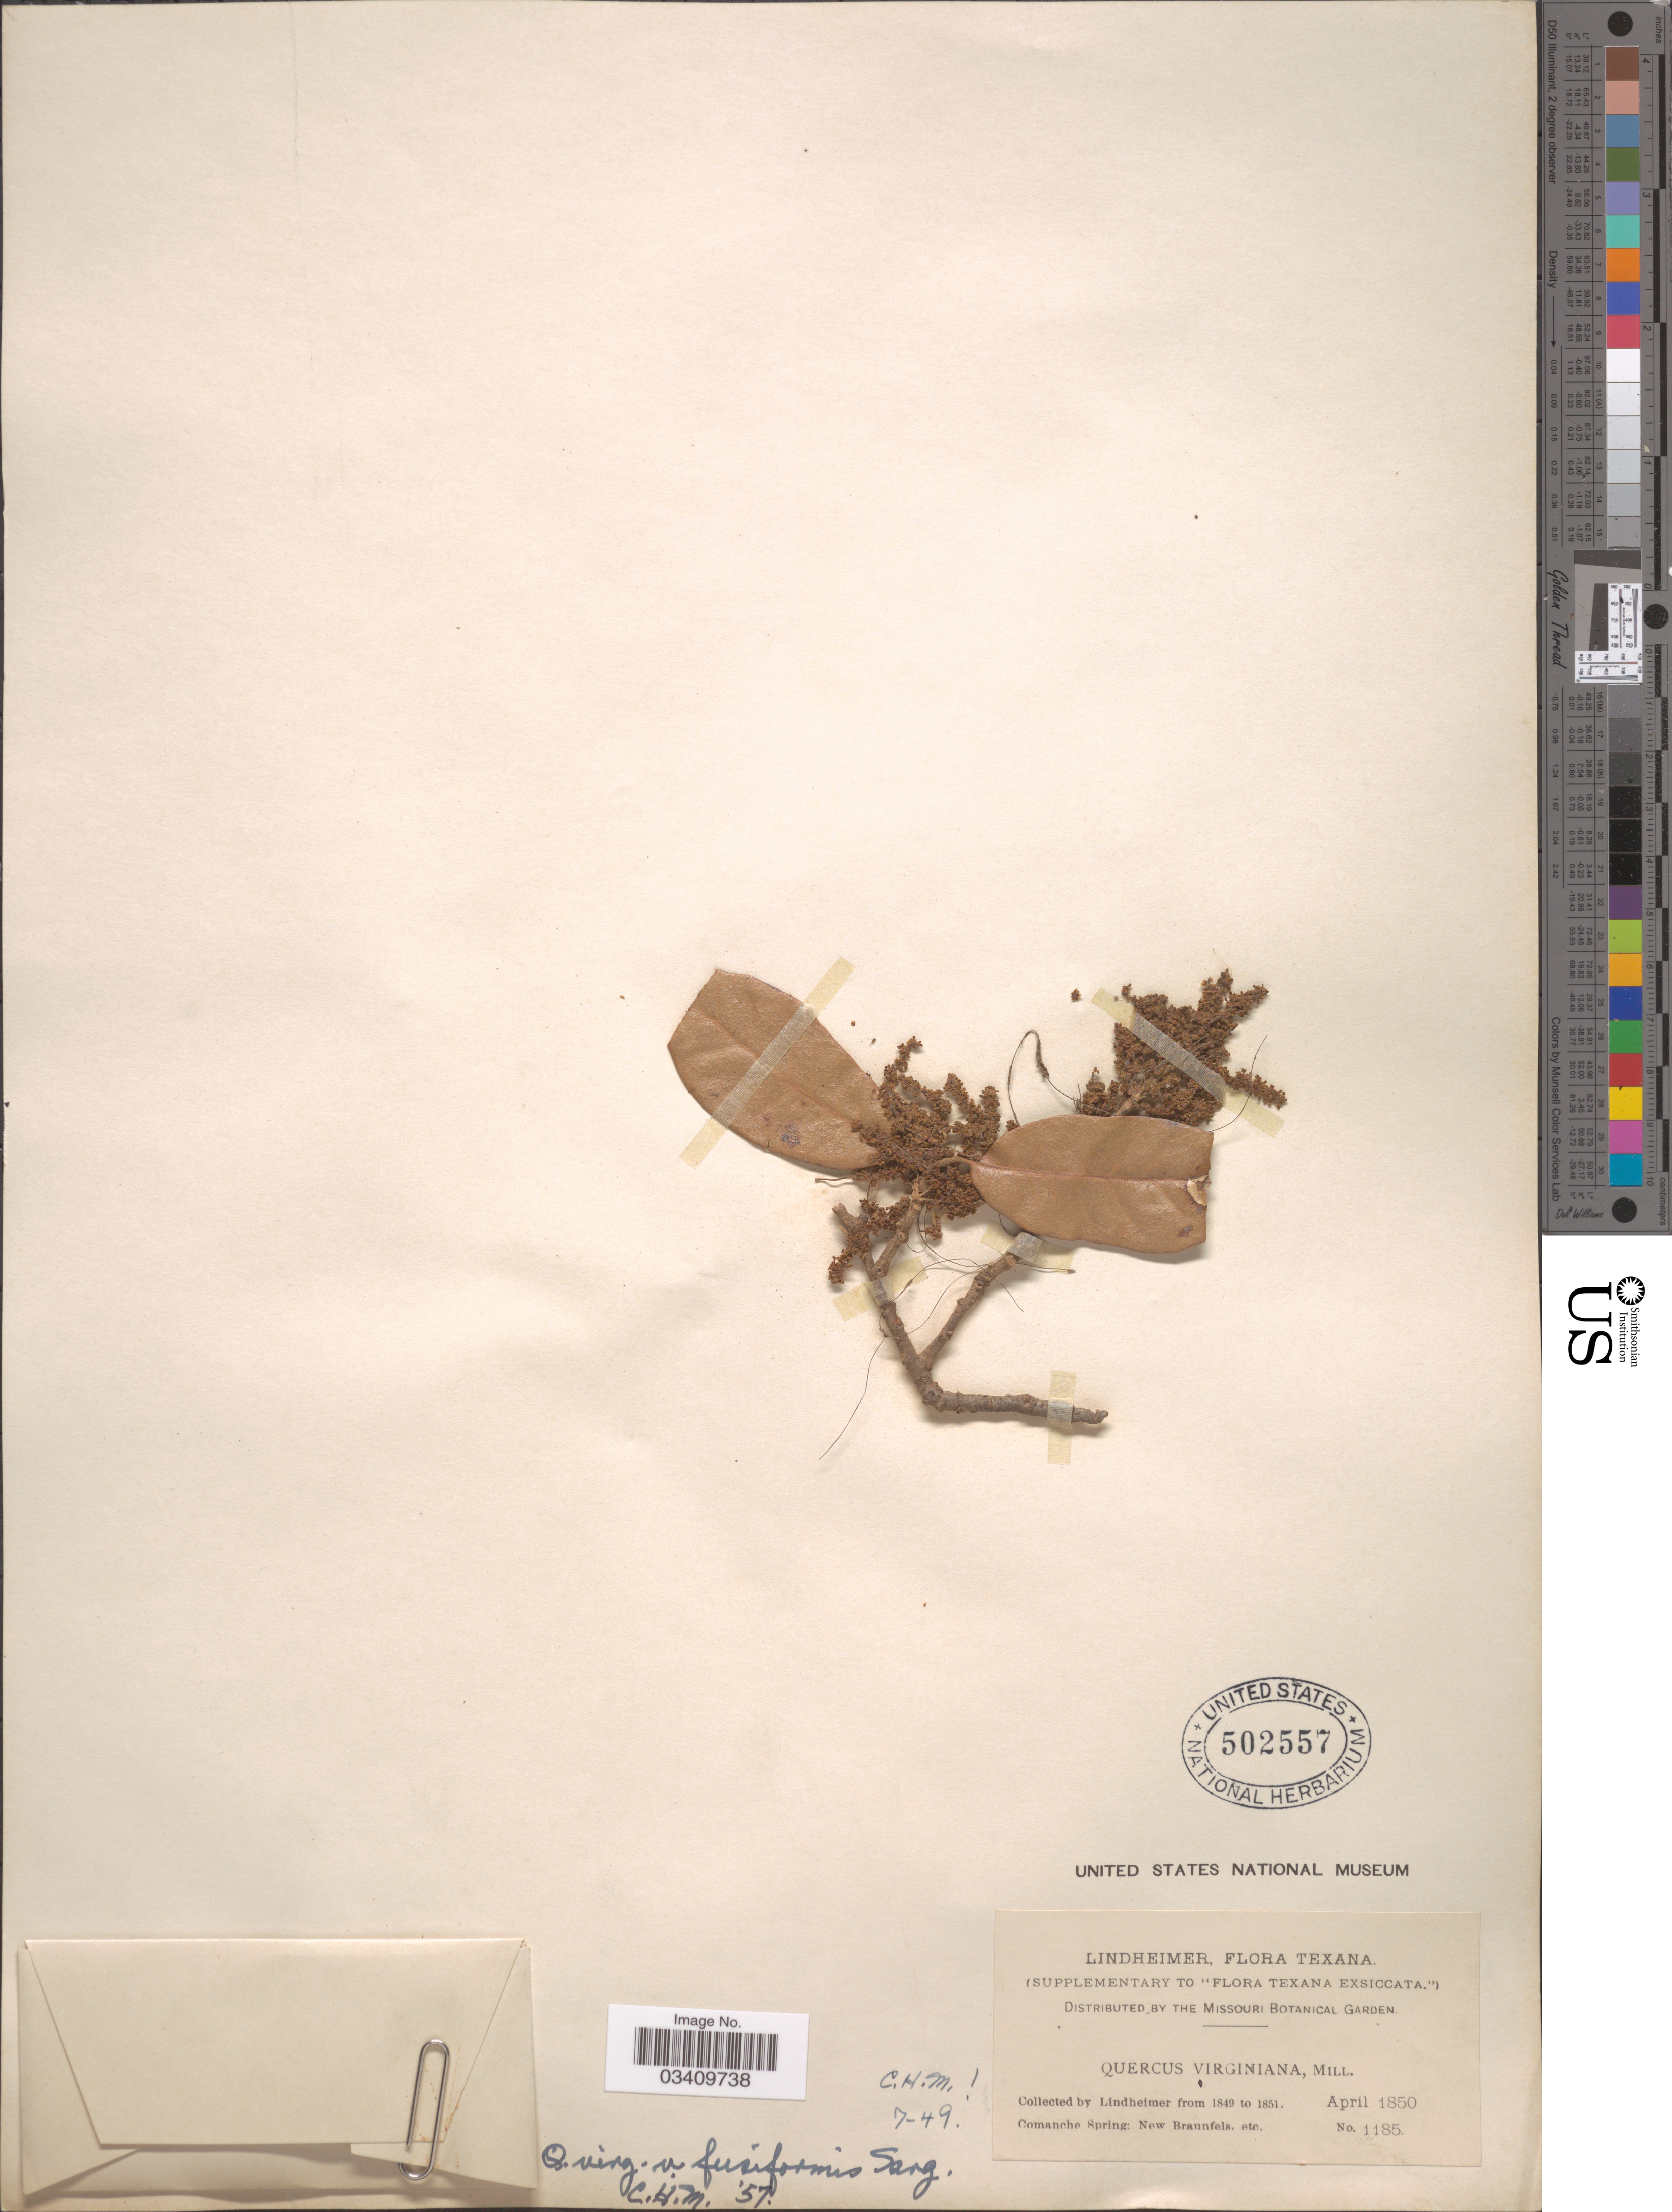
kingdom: Plantae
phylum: Tracheophyta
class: Magnoliopsida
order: Fagales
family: Fagaceae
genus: Quercus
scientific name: Quercus virginiana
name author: Mill.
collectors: -. Lindheimer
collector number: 1185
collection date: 1850-04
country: United States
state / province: Texas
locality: Comanche Spring: New Braunfels, etc.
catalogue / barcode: US 502557